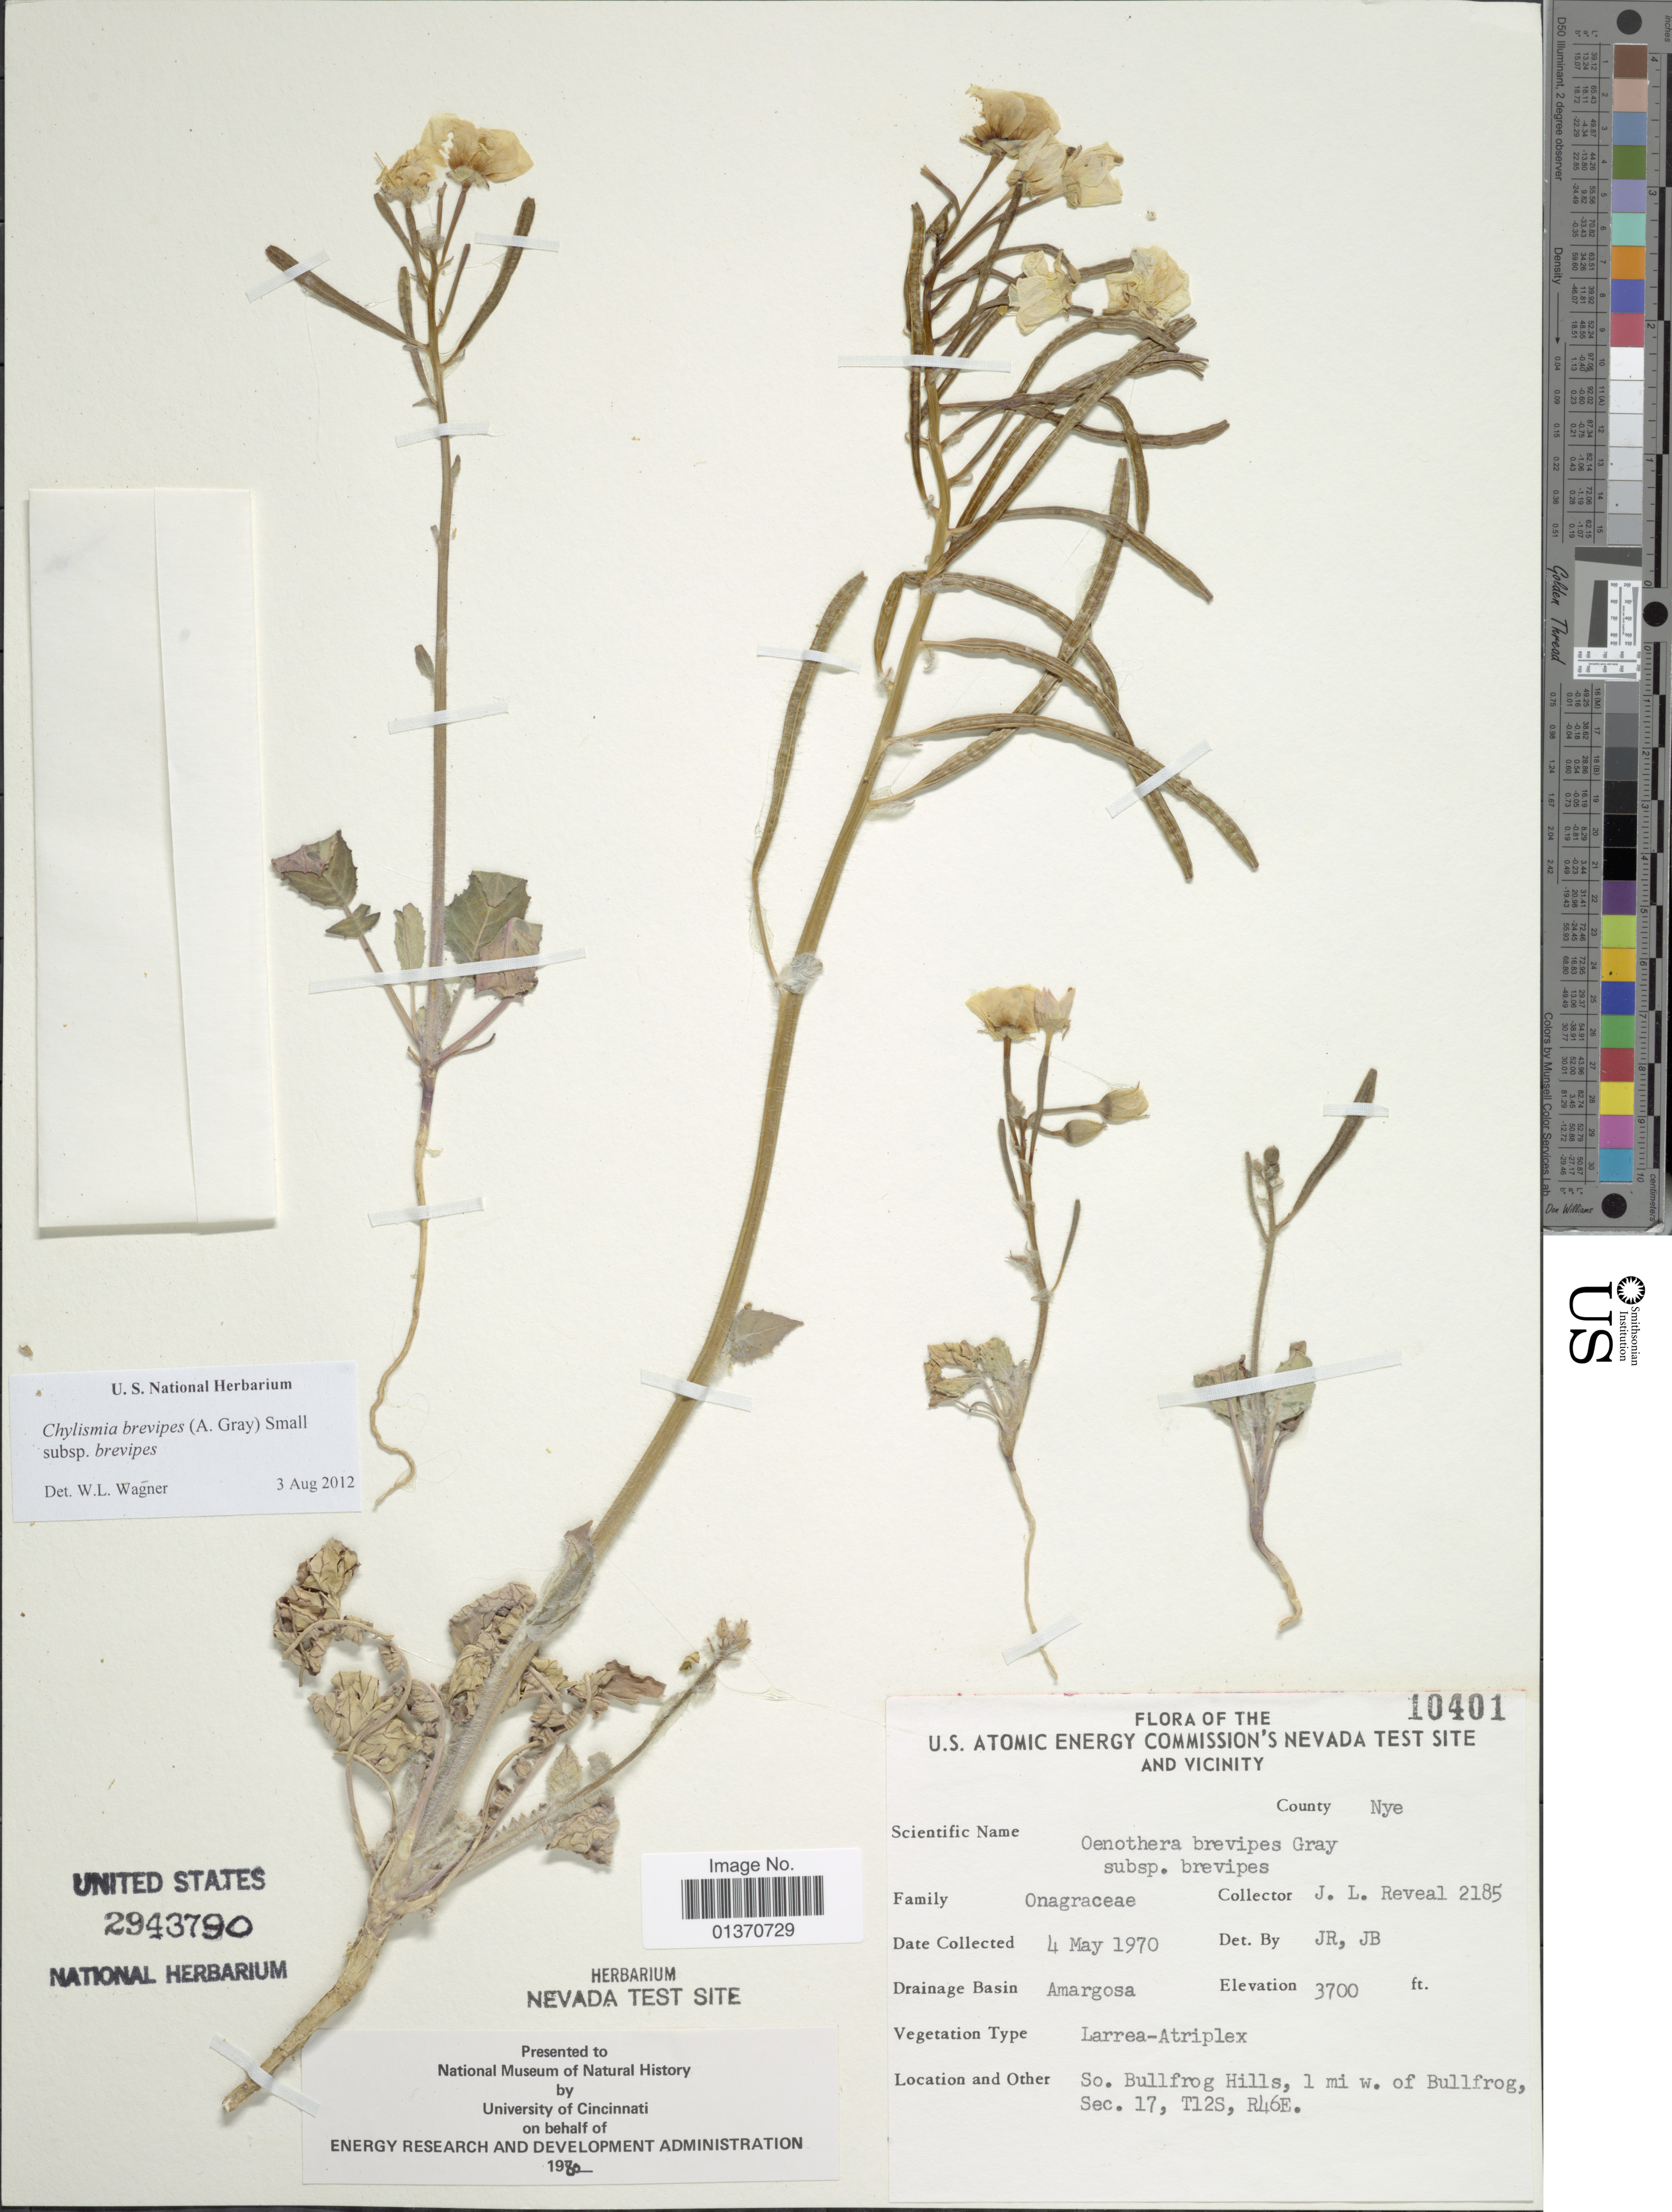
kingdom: Plantae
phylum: Tracheophyta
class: Magnoliopsida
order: Myrtales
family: Onagraceae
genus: Chylismia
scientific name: Chylismia brevipes subsp. brevipes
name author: (A. Gray) Small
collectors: J. L. Reveal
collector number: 2185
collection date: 1970-05-04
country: United States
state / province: Nevada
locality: U. S. Atomic Energy Commission's Nevada Test Site and Vicinity, Amargosa, So. Bullfrog Hills, 1 mi w. of Bullfrog, Sec. 17, T12S, R46E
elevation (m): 1128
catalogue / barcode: US 2943790